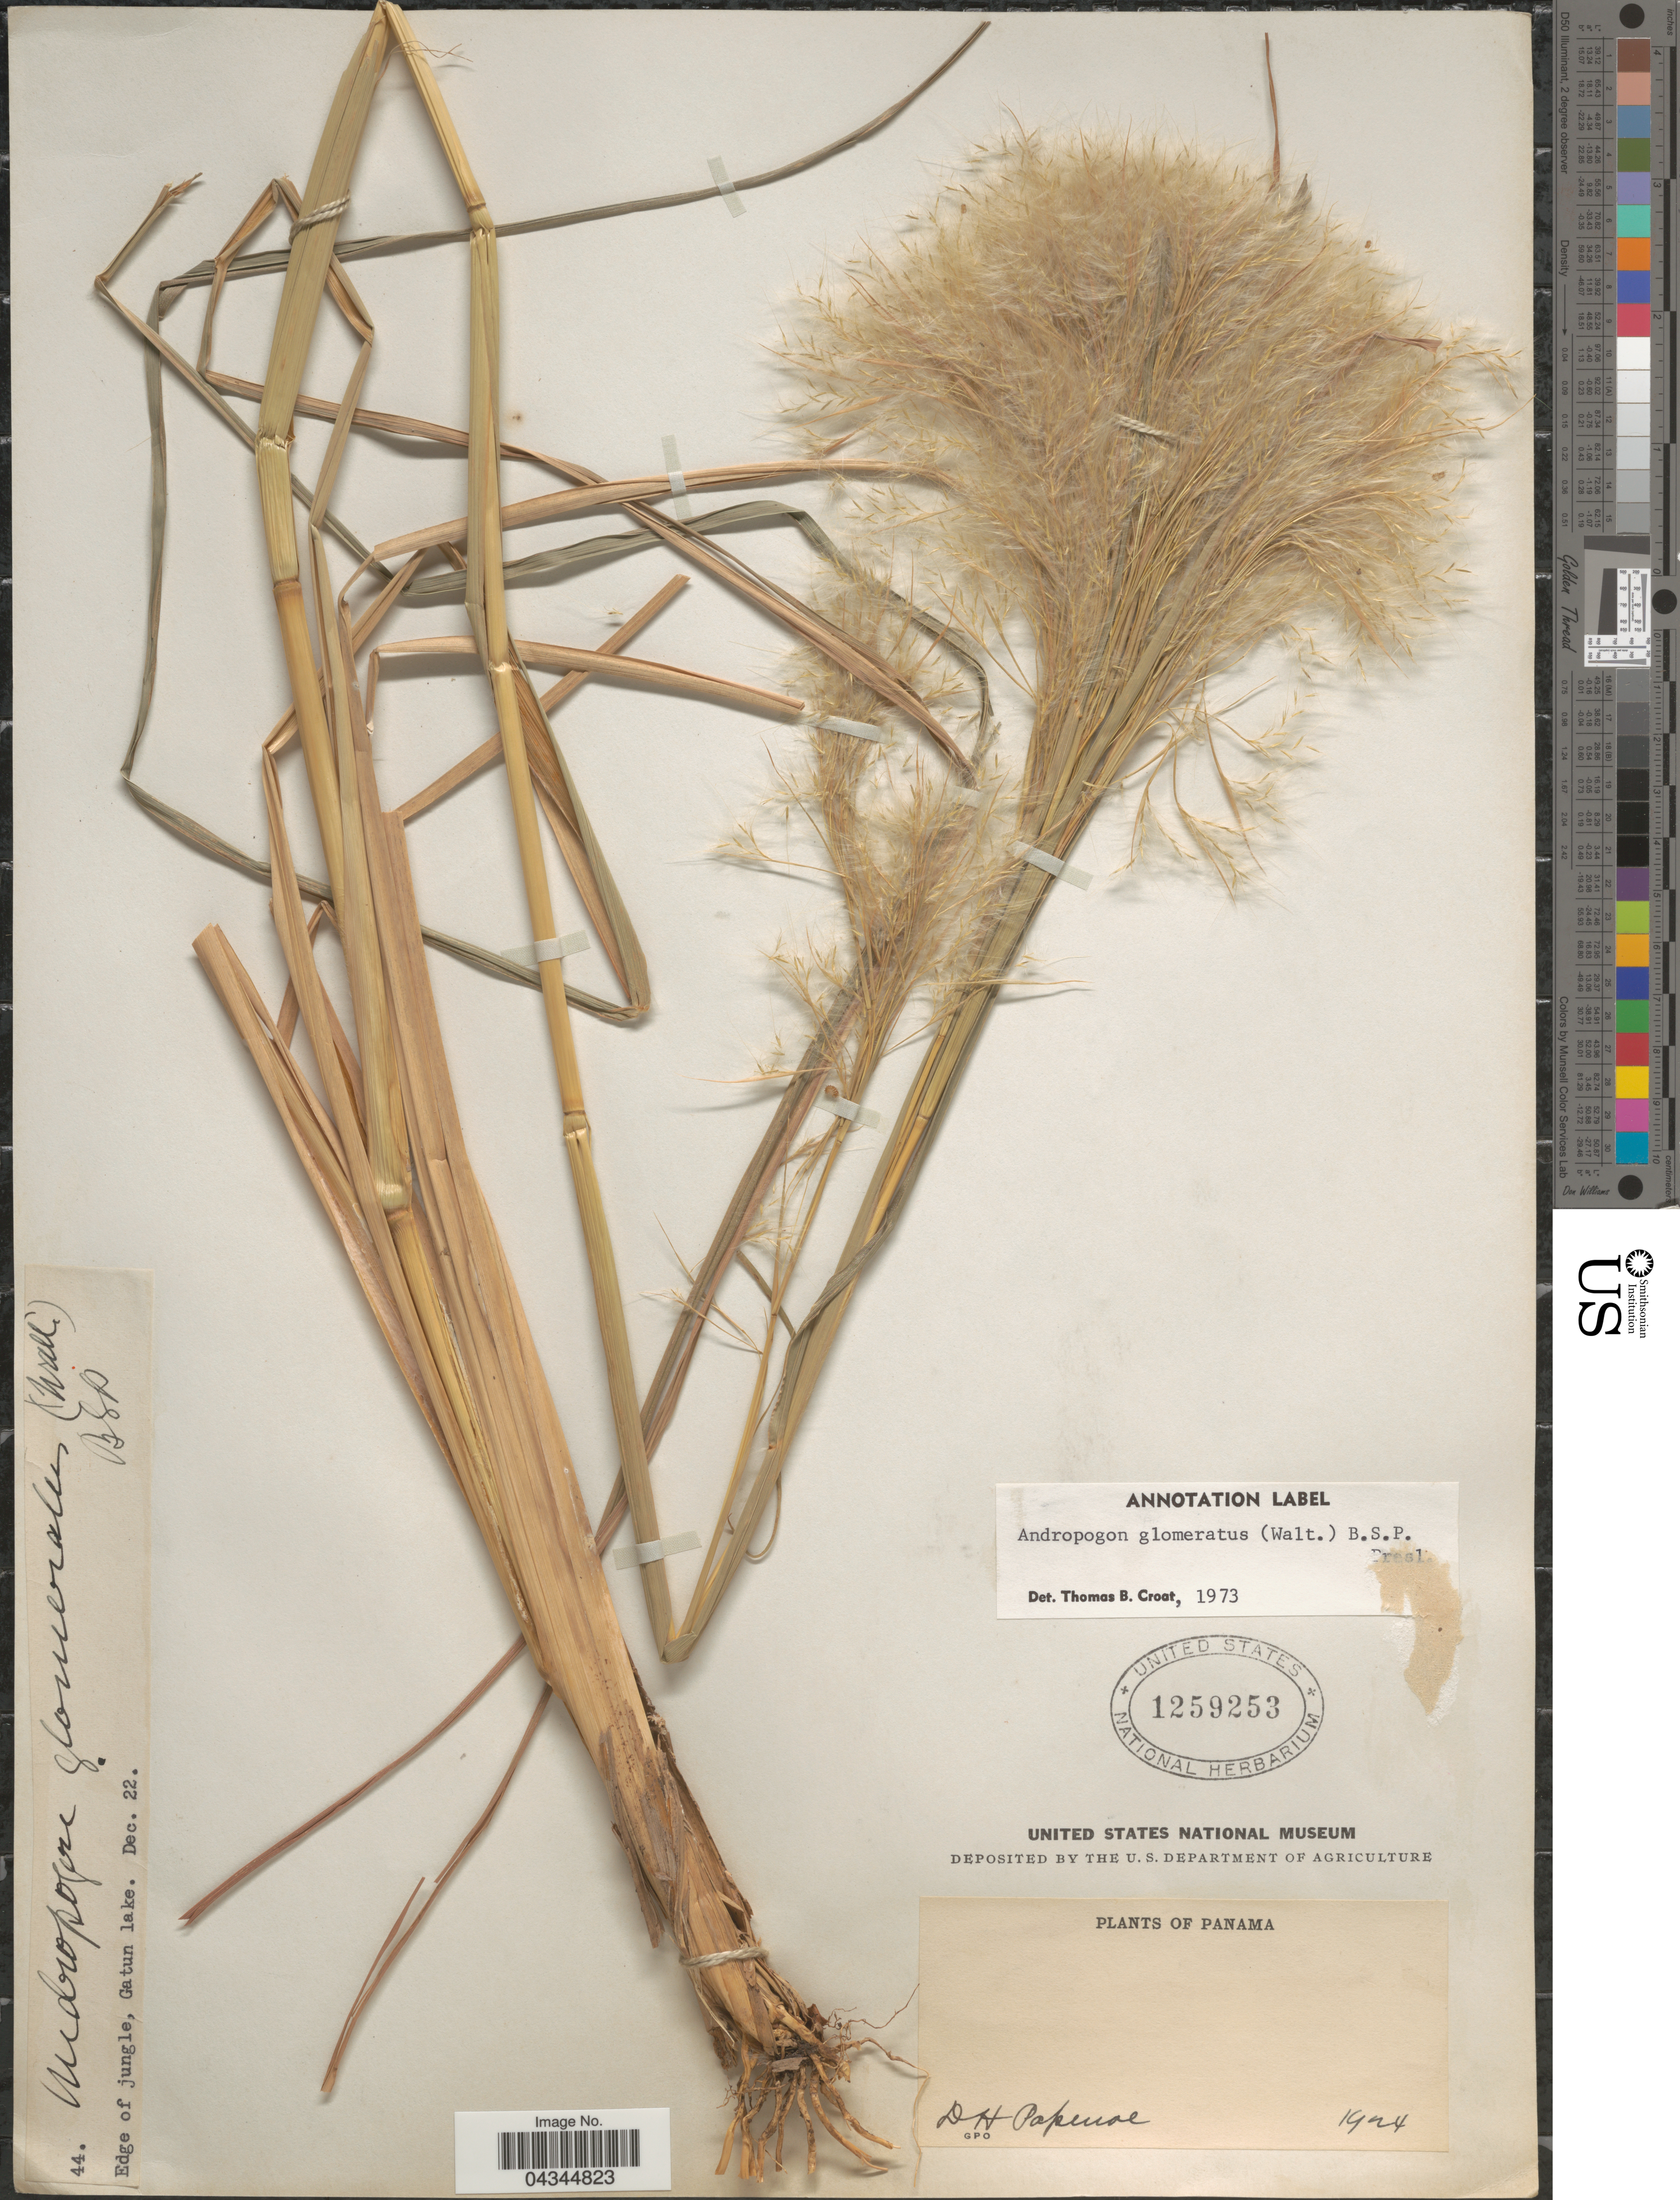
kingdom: Plantae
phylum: Tracheophyta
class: Liliopsida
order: Poales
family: Poaceae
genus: Andropogon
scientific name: Andropogon glomeratus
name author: (Walter) Britton et al.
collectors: D. Popenoe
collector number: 44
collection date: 1924-12-22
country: Panama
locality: Edge of jungle, Gatun lake.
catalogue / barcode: US 1259253